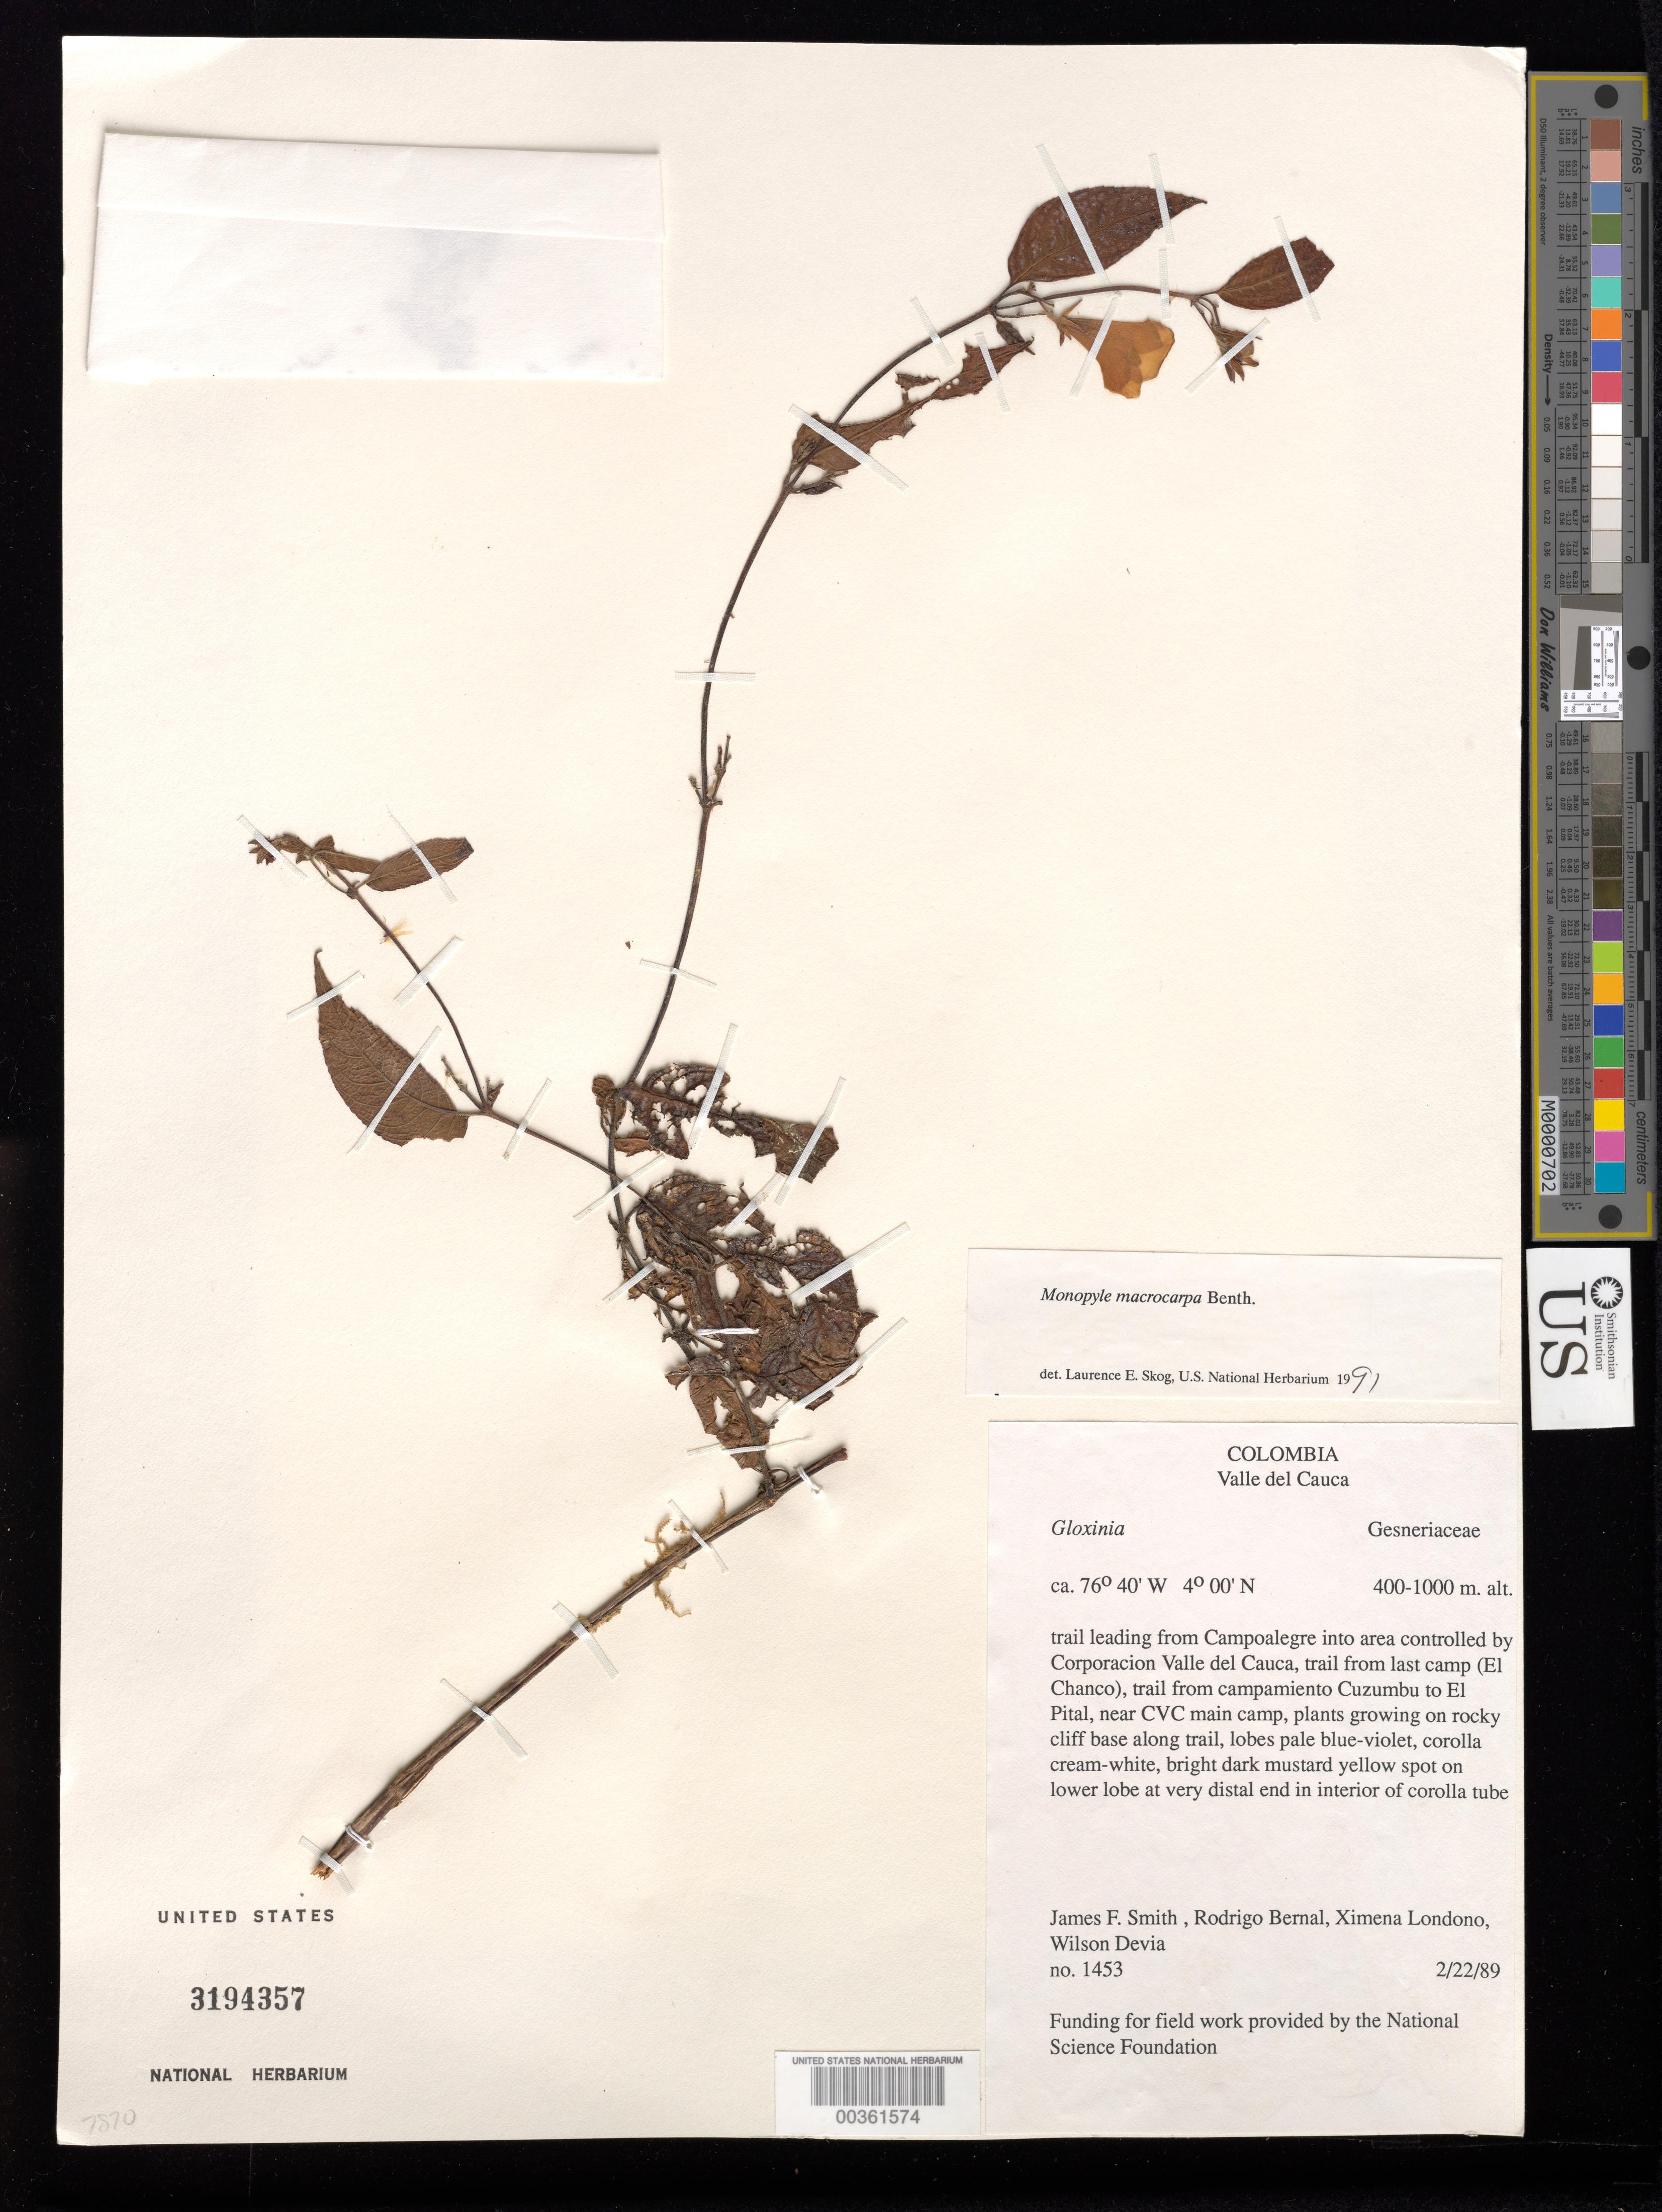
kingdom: Plantae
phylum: Tracheophyta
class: Magnoliopsida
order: Lamiales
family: Gesneriaceae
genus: Monopyle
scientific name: Monopyle macrocarpa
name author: Benth.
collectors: J. Smith, R. Bernal, X. Londoño & W. Devia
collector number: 1453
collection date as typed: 22 Feb 1989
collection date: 1989-02-22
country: Colombia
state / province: Valle del Cauca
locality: Trail leading from Campoalegre into area controlled by Corporacion Valle del Cauca, trail fromlast camp, ...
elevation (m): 400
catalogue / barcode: US 3194357